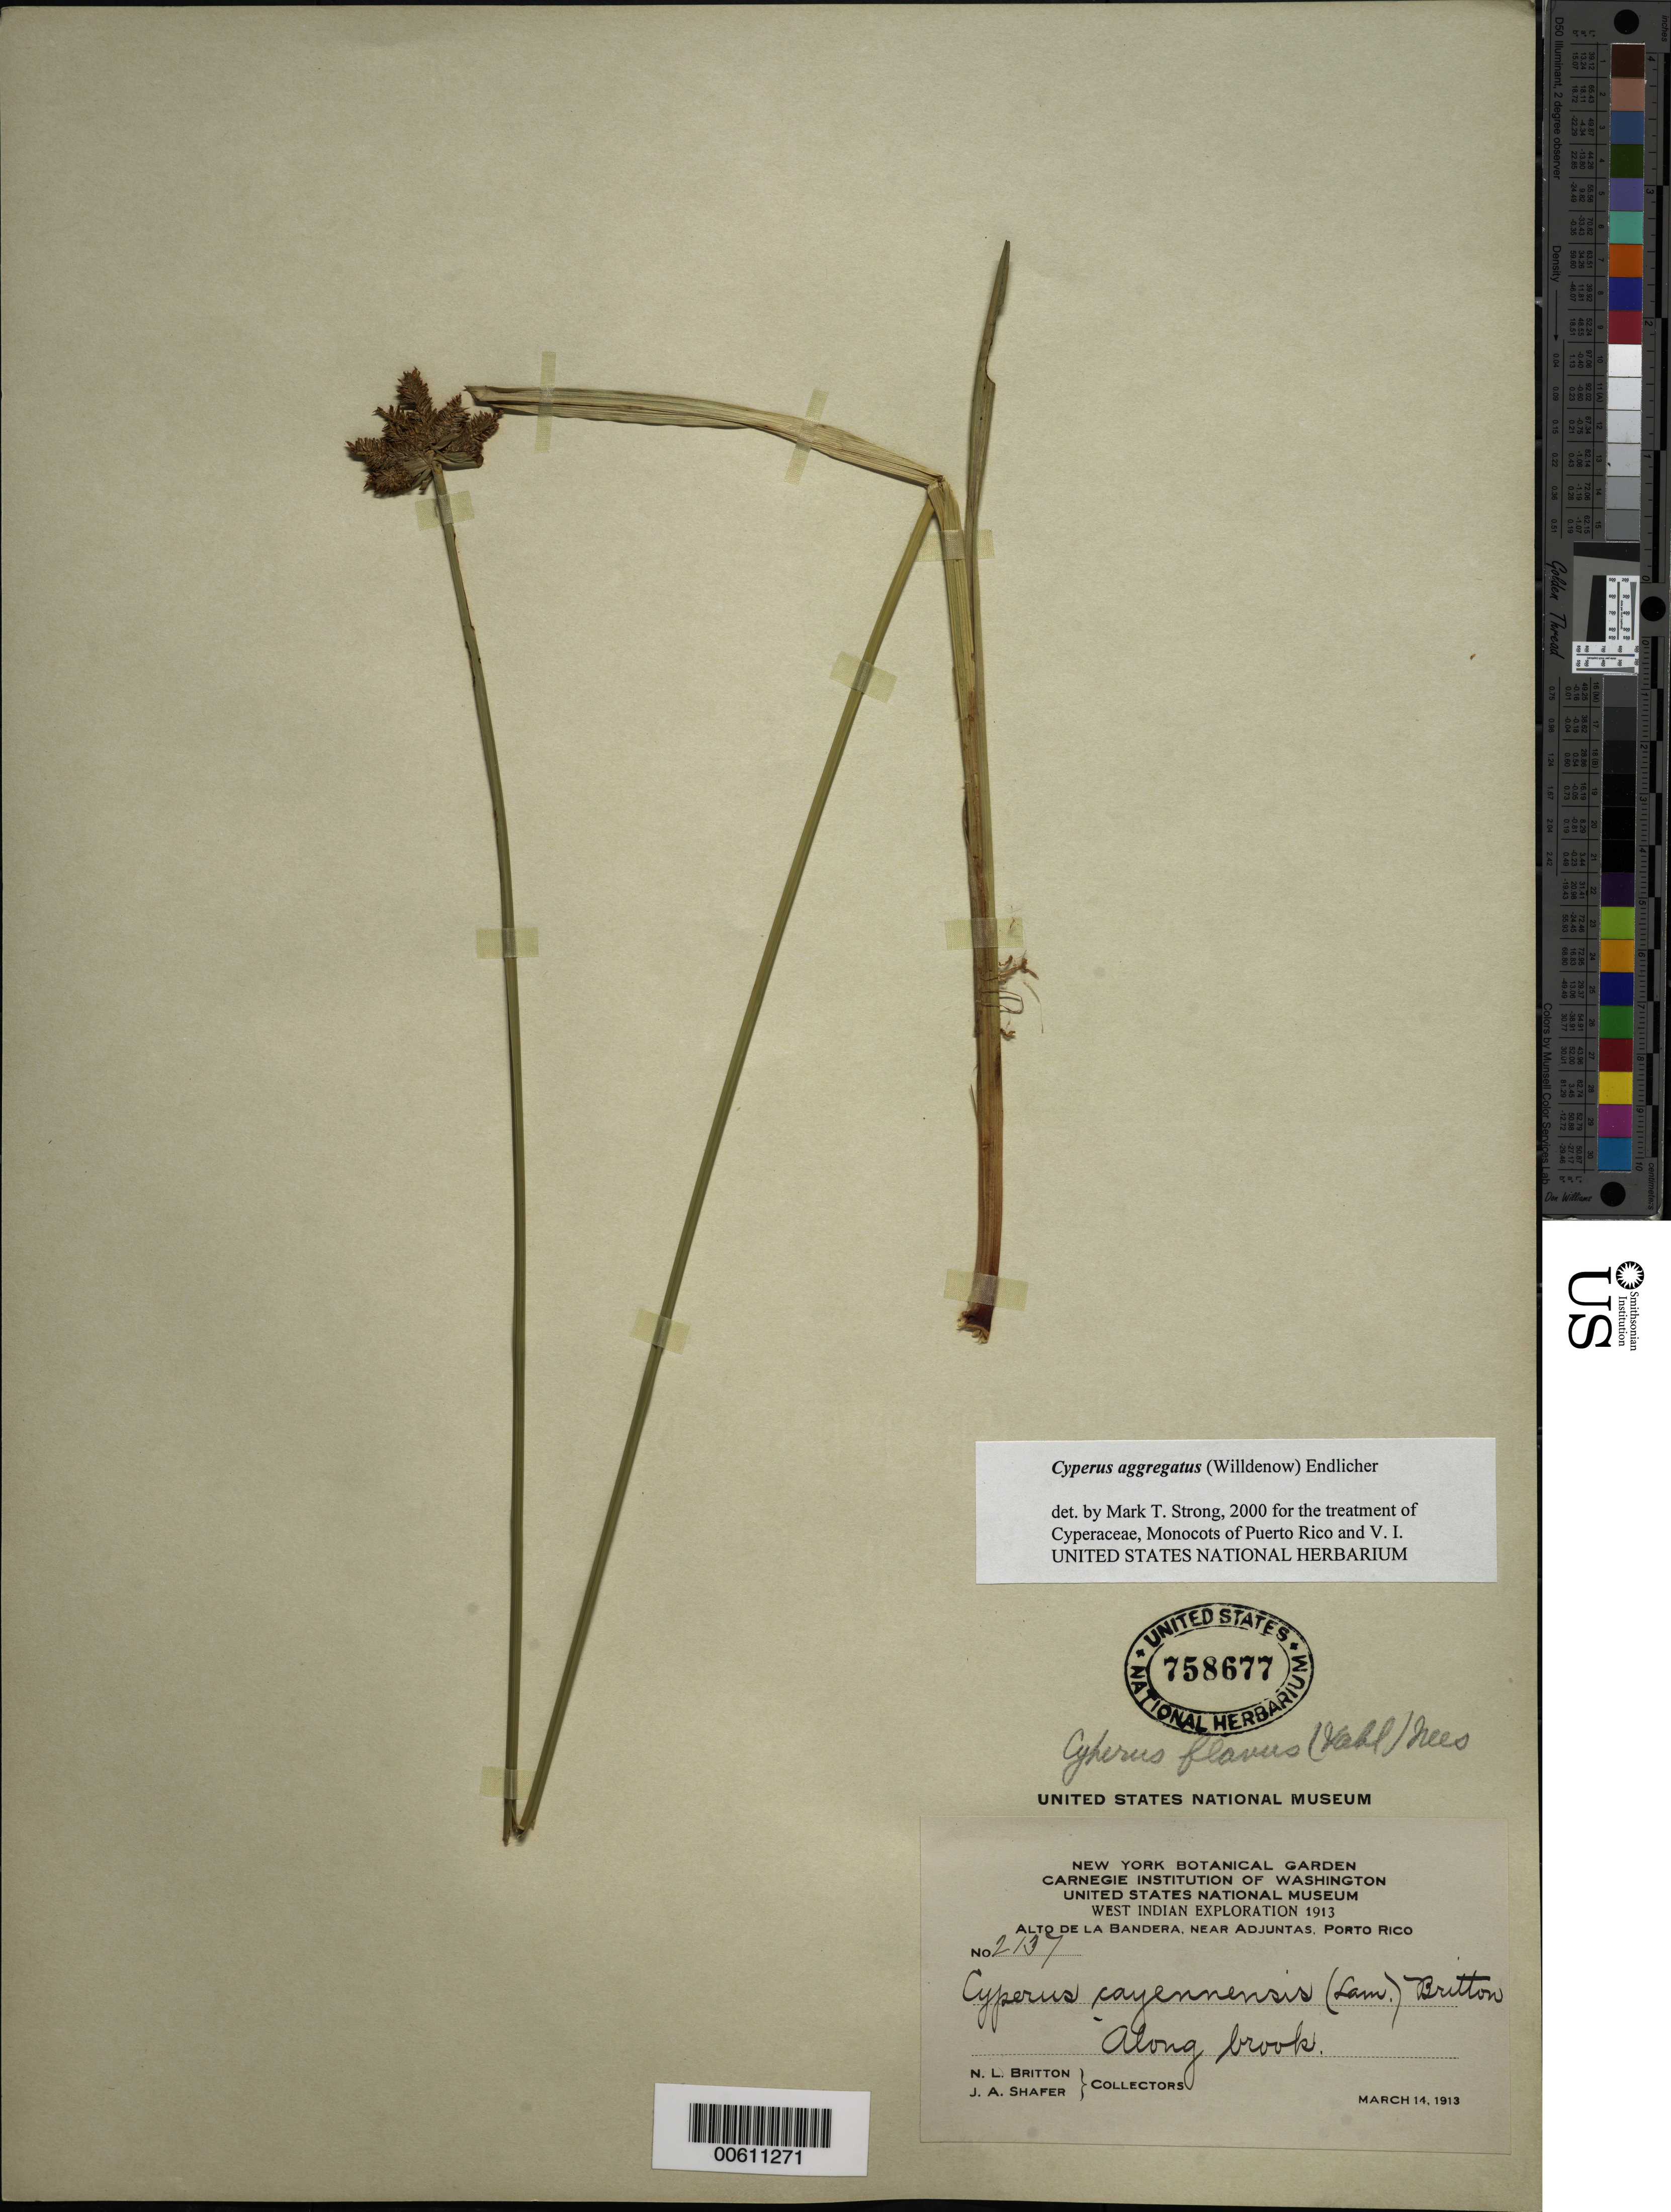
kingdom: Plantae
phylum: Tracheophyta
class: Liliopsida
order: Poales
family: Cyperaceae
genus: Cyperus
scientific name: Cyperus aggregatus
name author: (Willd.) Endl.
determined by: Strong, M. T., (US), Smithsonian Institution - National Museum of Natural History (UNITED STATES)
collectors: N. Britton & J. A. Shafer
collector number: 2137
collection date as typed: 14 Mar 1913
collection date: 1913-03-14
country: Puerto Rico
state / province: Adjuntas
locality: Alto de la Bandera, near Adjuntas.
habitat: Along brook.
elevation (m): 700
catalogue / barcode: US 758677